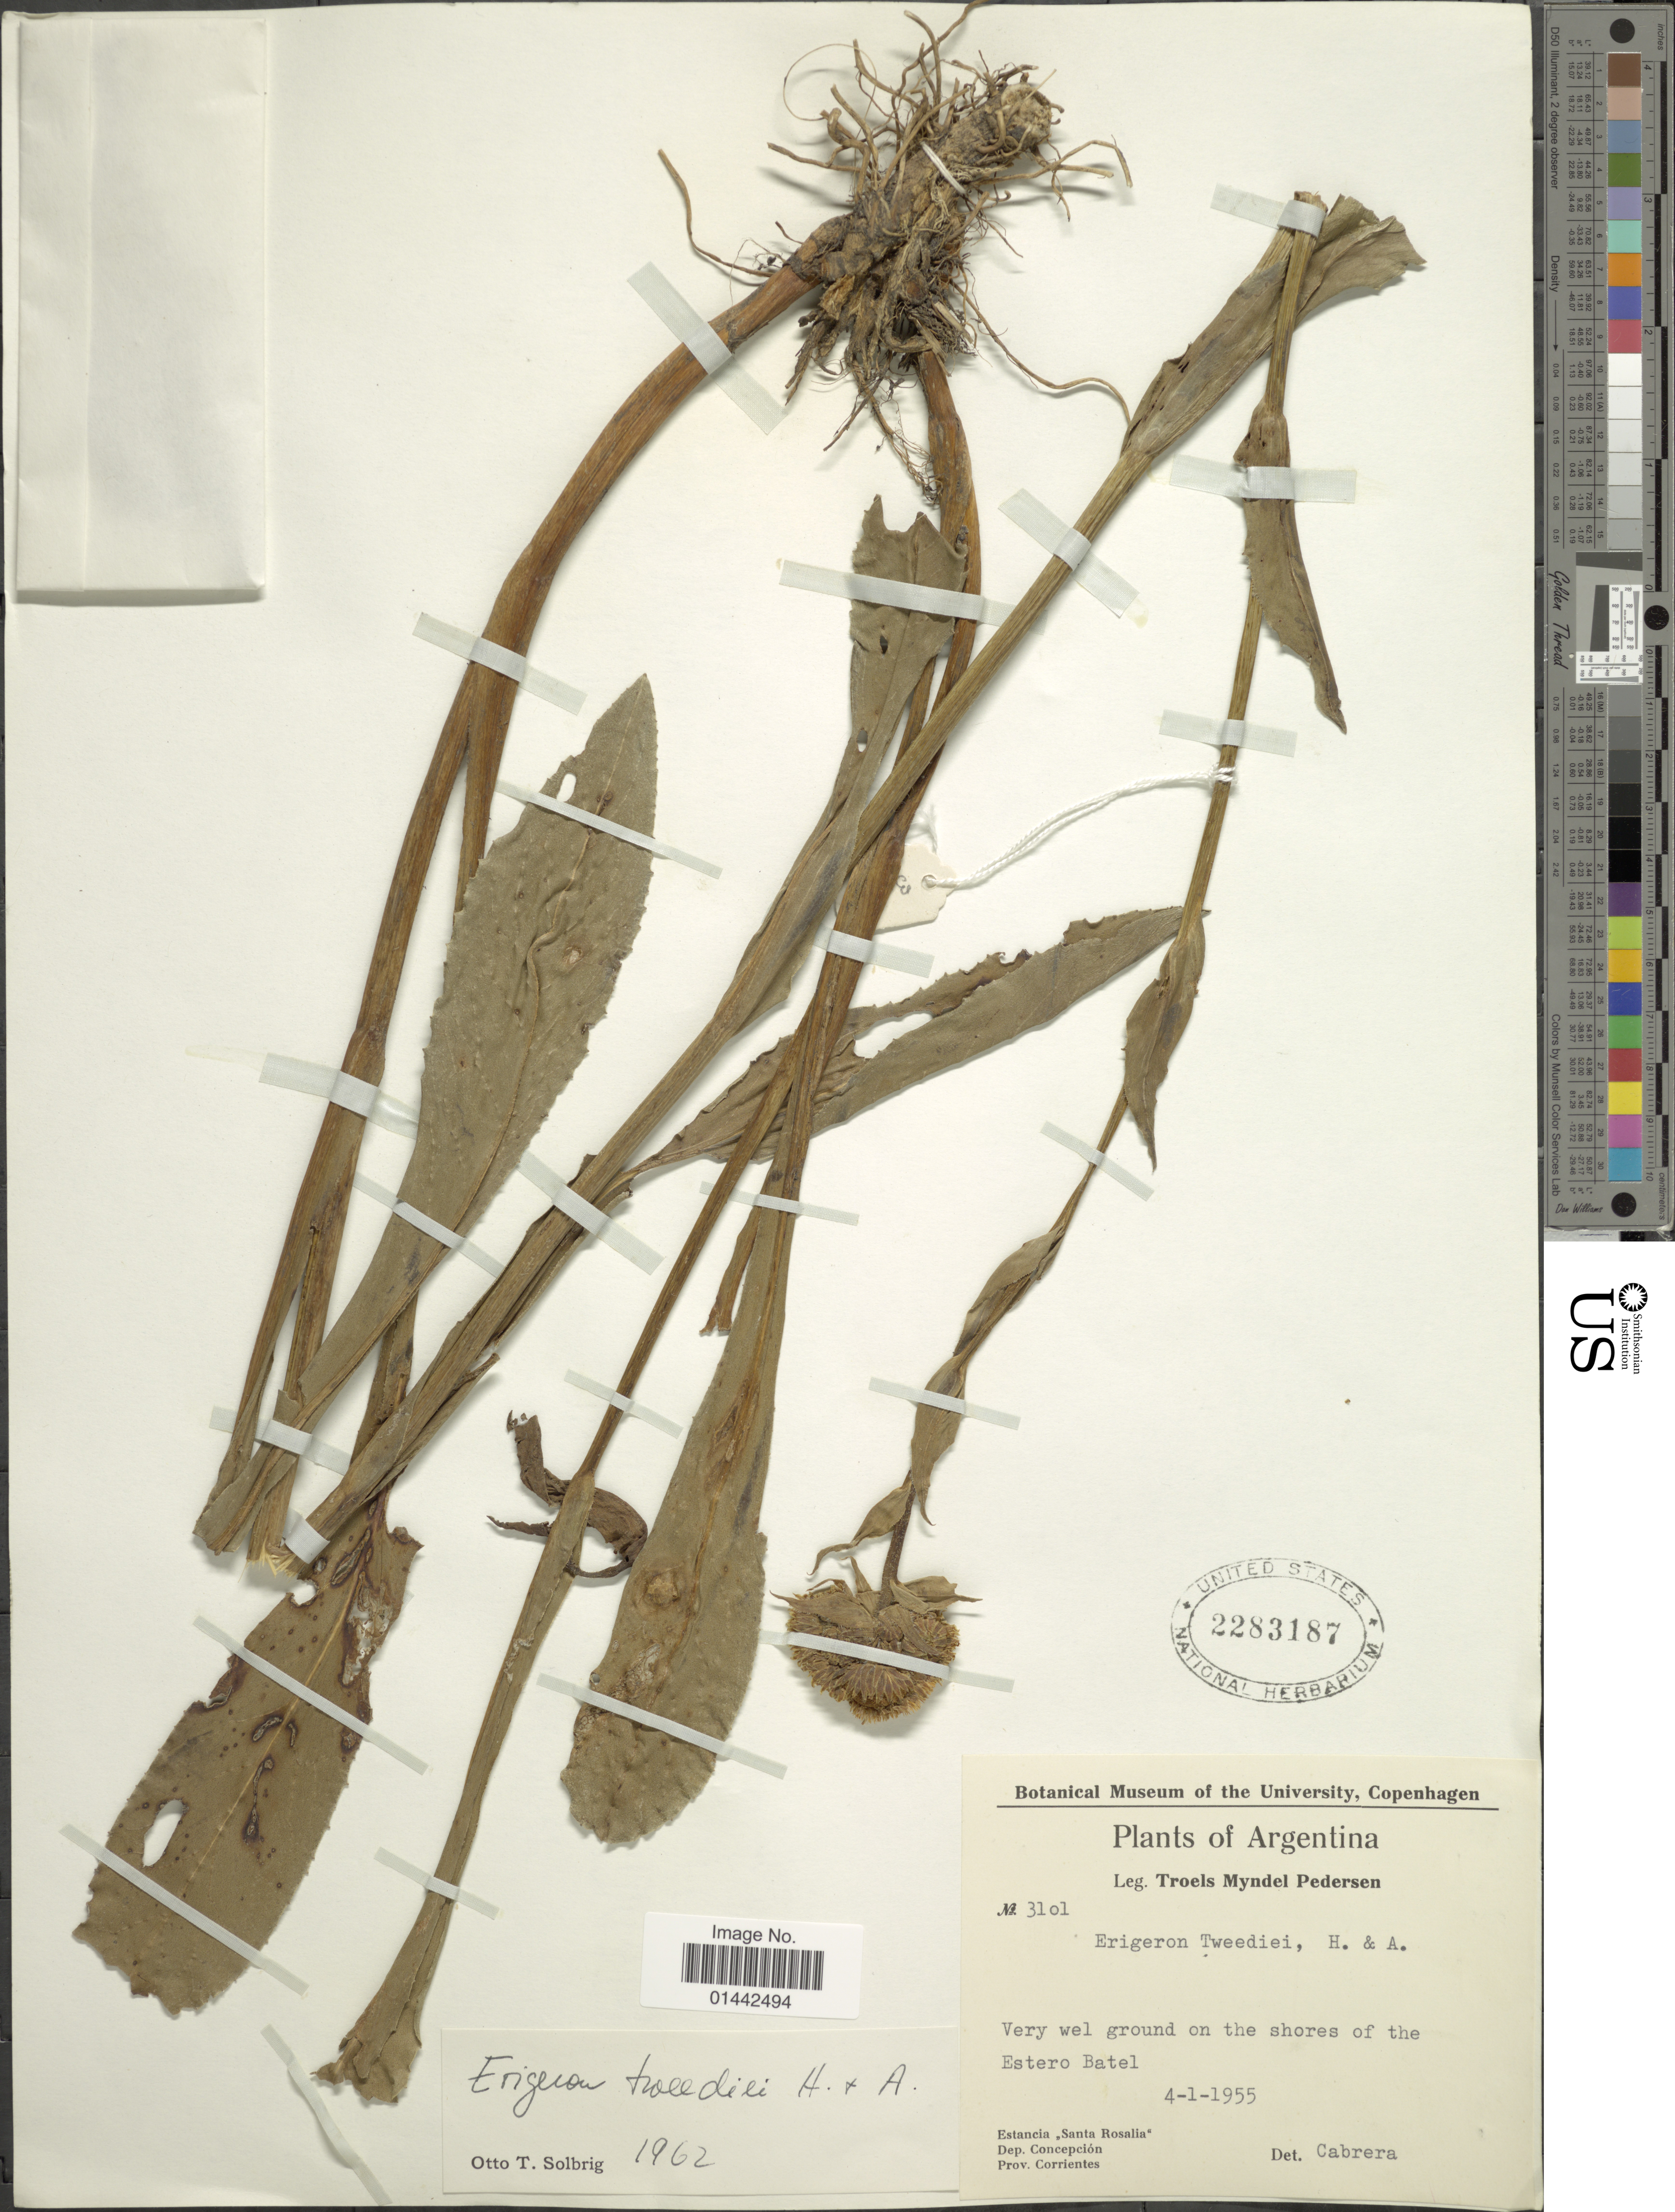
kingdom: Plantae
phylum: Tracheophyta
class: Magnoliopsida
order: Asterales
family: Asteraceae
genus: Erigeron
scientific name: Erigeron tweediei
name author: Hook. & Arn.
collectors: T. Pederson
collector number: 3101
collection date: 1955-01-04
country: Argentina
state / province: Corrientes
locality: Estancia "Santa Teresa", Dep. Mburucuyá, very wel ground on the shores of the Estero Batel.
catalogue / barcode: US 2283187